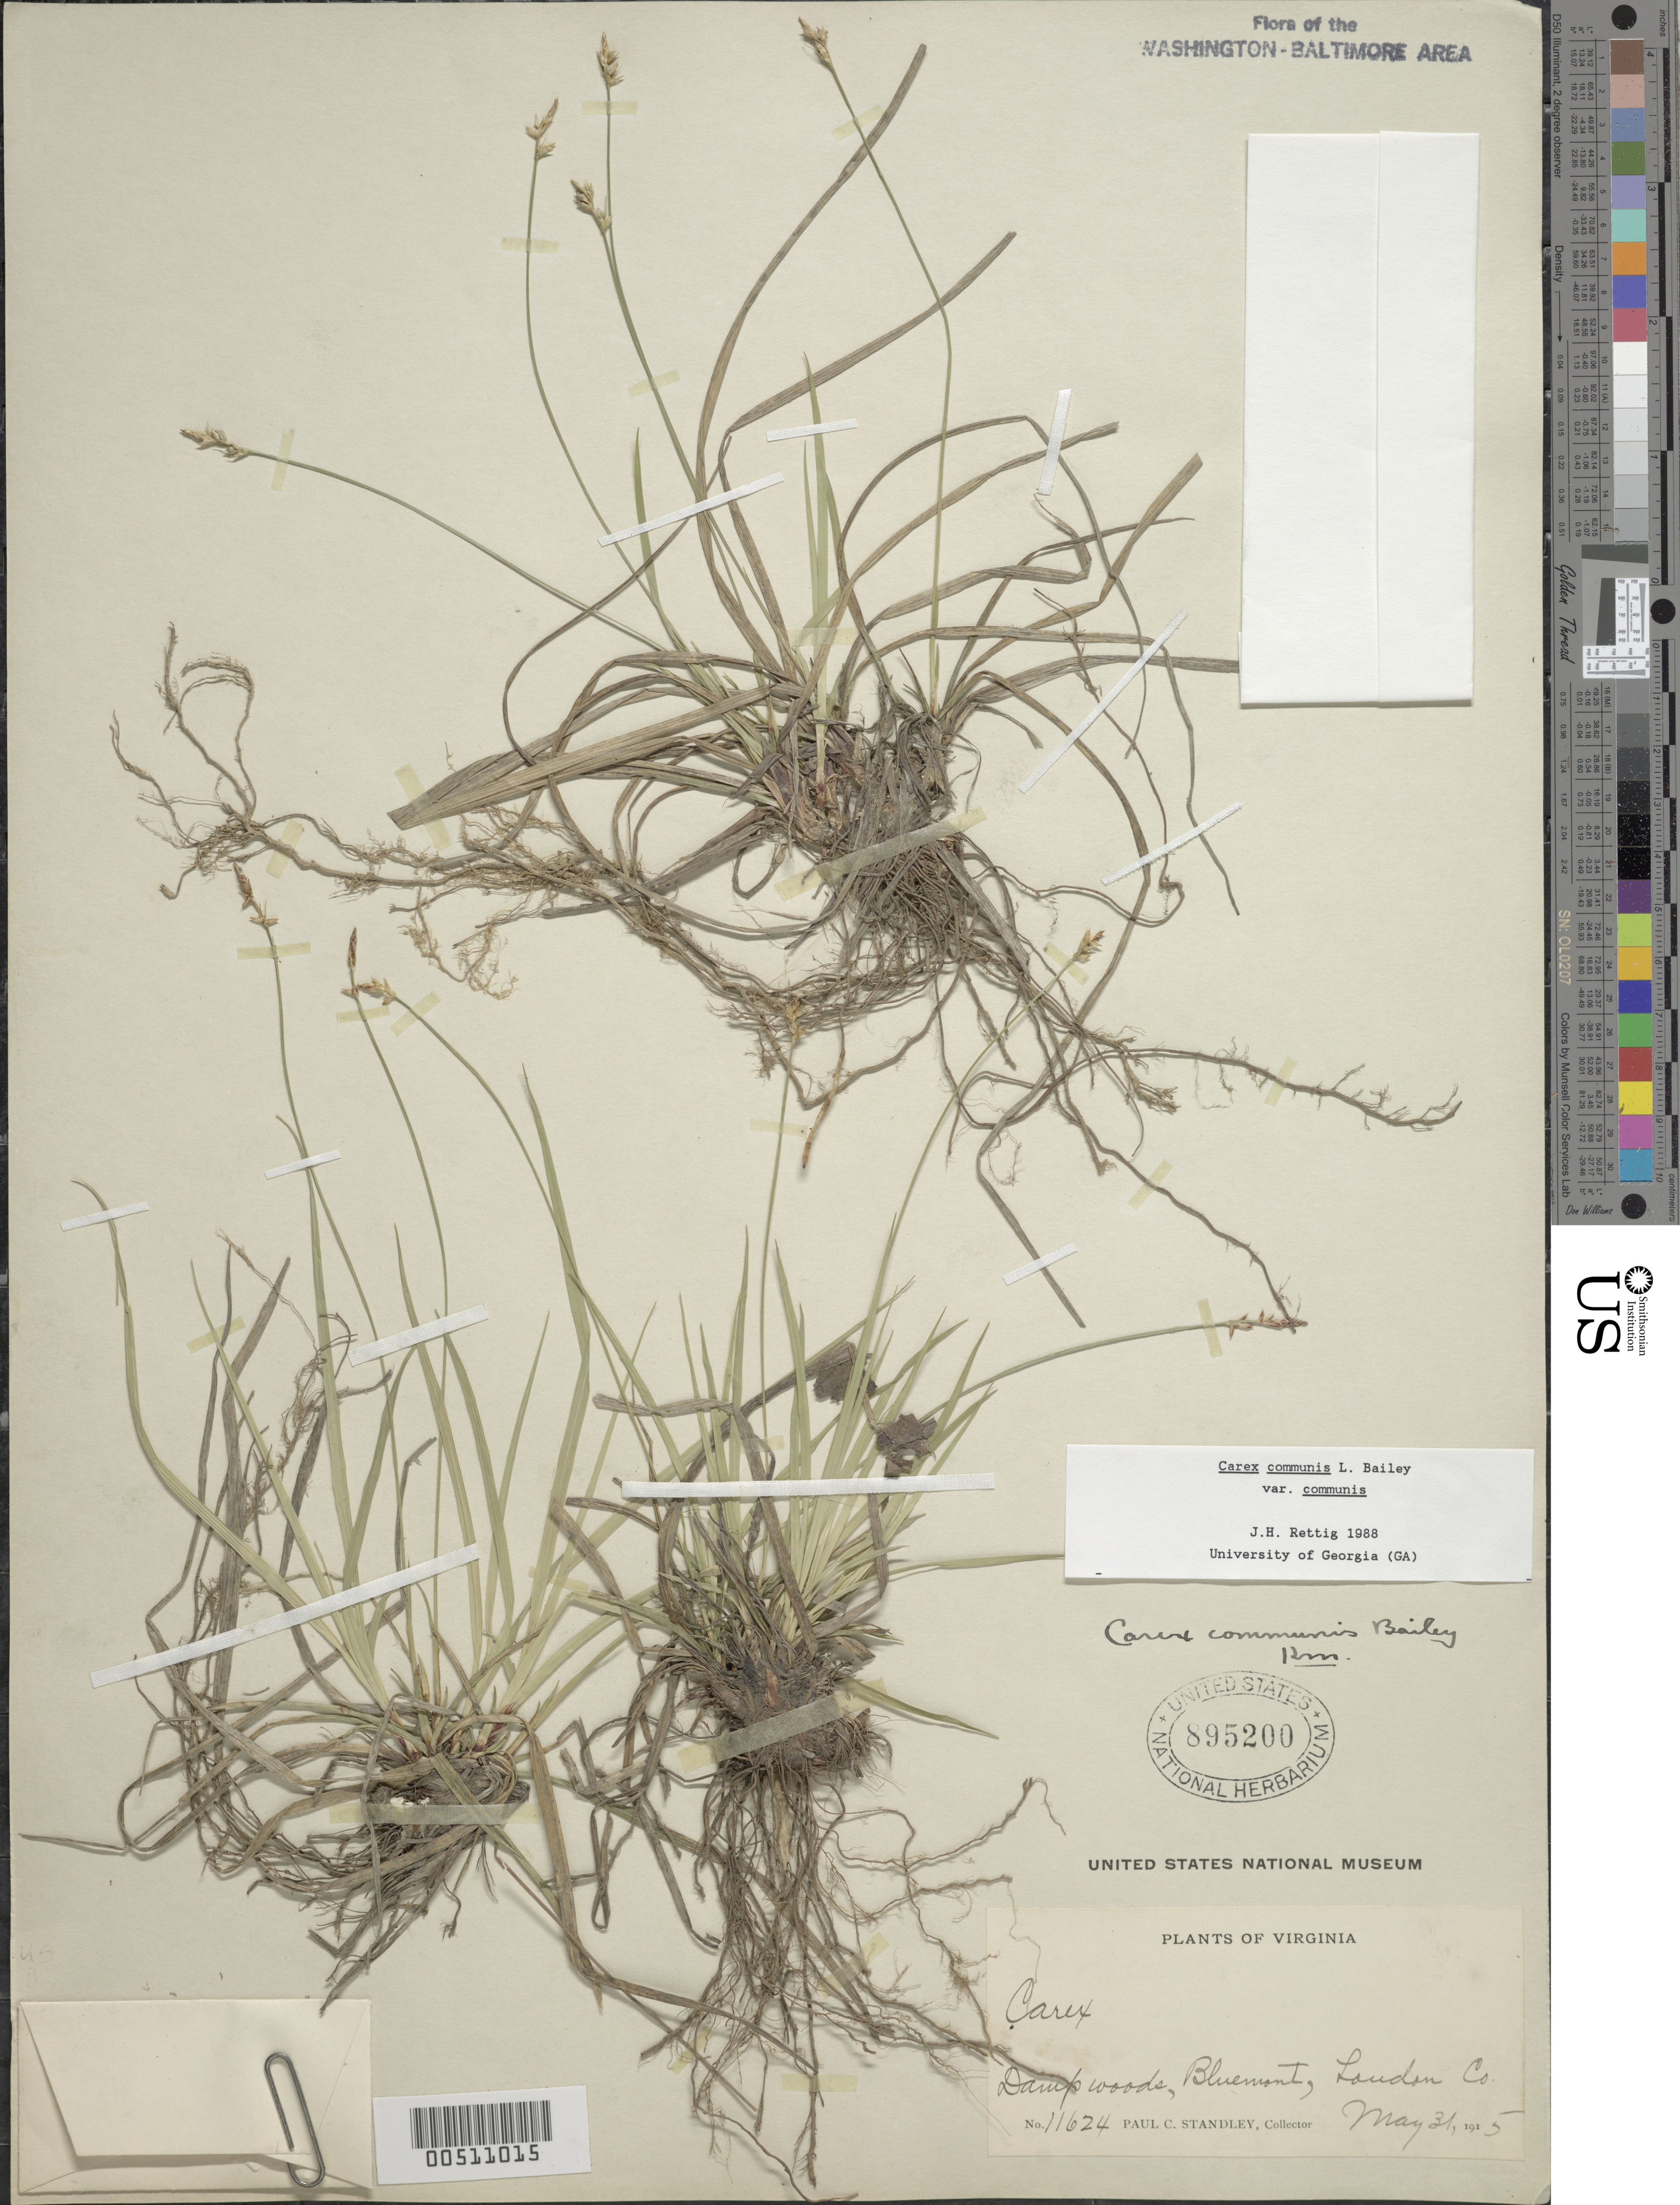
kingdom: Plantae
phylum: Tracheophyta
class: Liliopsida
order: Poales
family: Cyperaceae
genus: Carex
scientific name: Carex communis var. communis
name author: L.H. Bailey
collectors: P. C. Standley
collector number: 11624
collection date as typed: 31 May 1915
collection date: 1915-05-31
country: United States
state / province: Virginia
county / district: Loudoun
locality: Bluemont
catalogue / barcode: US 895200